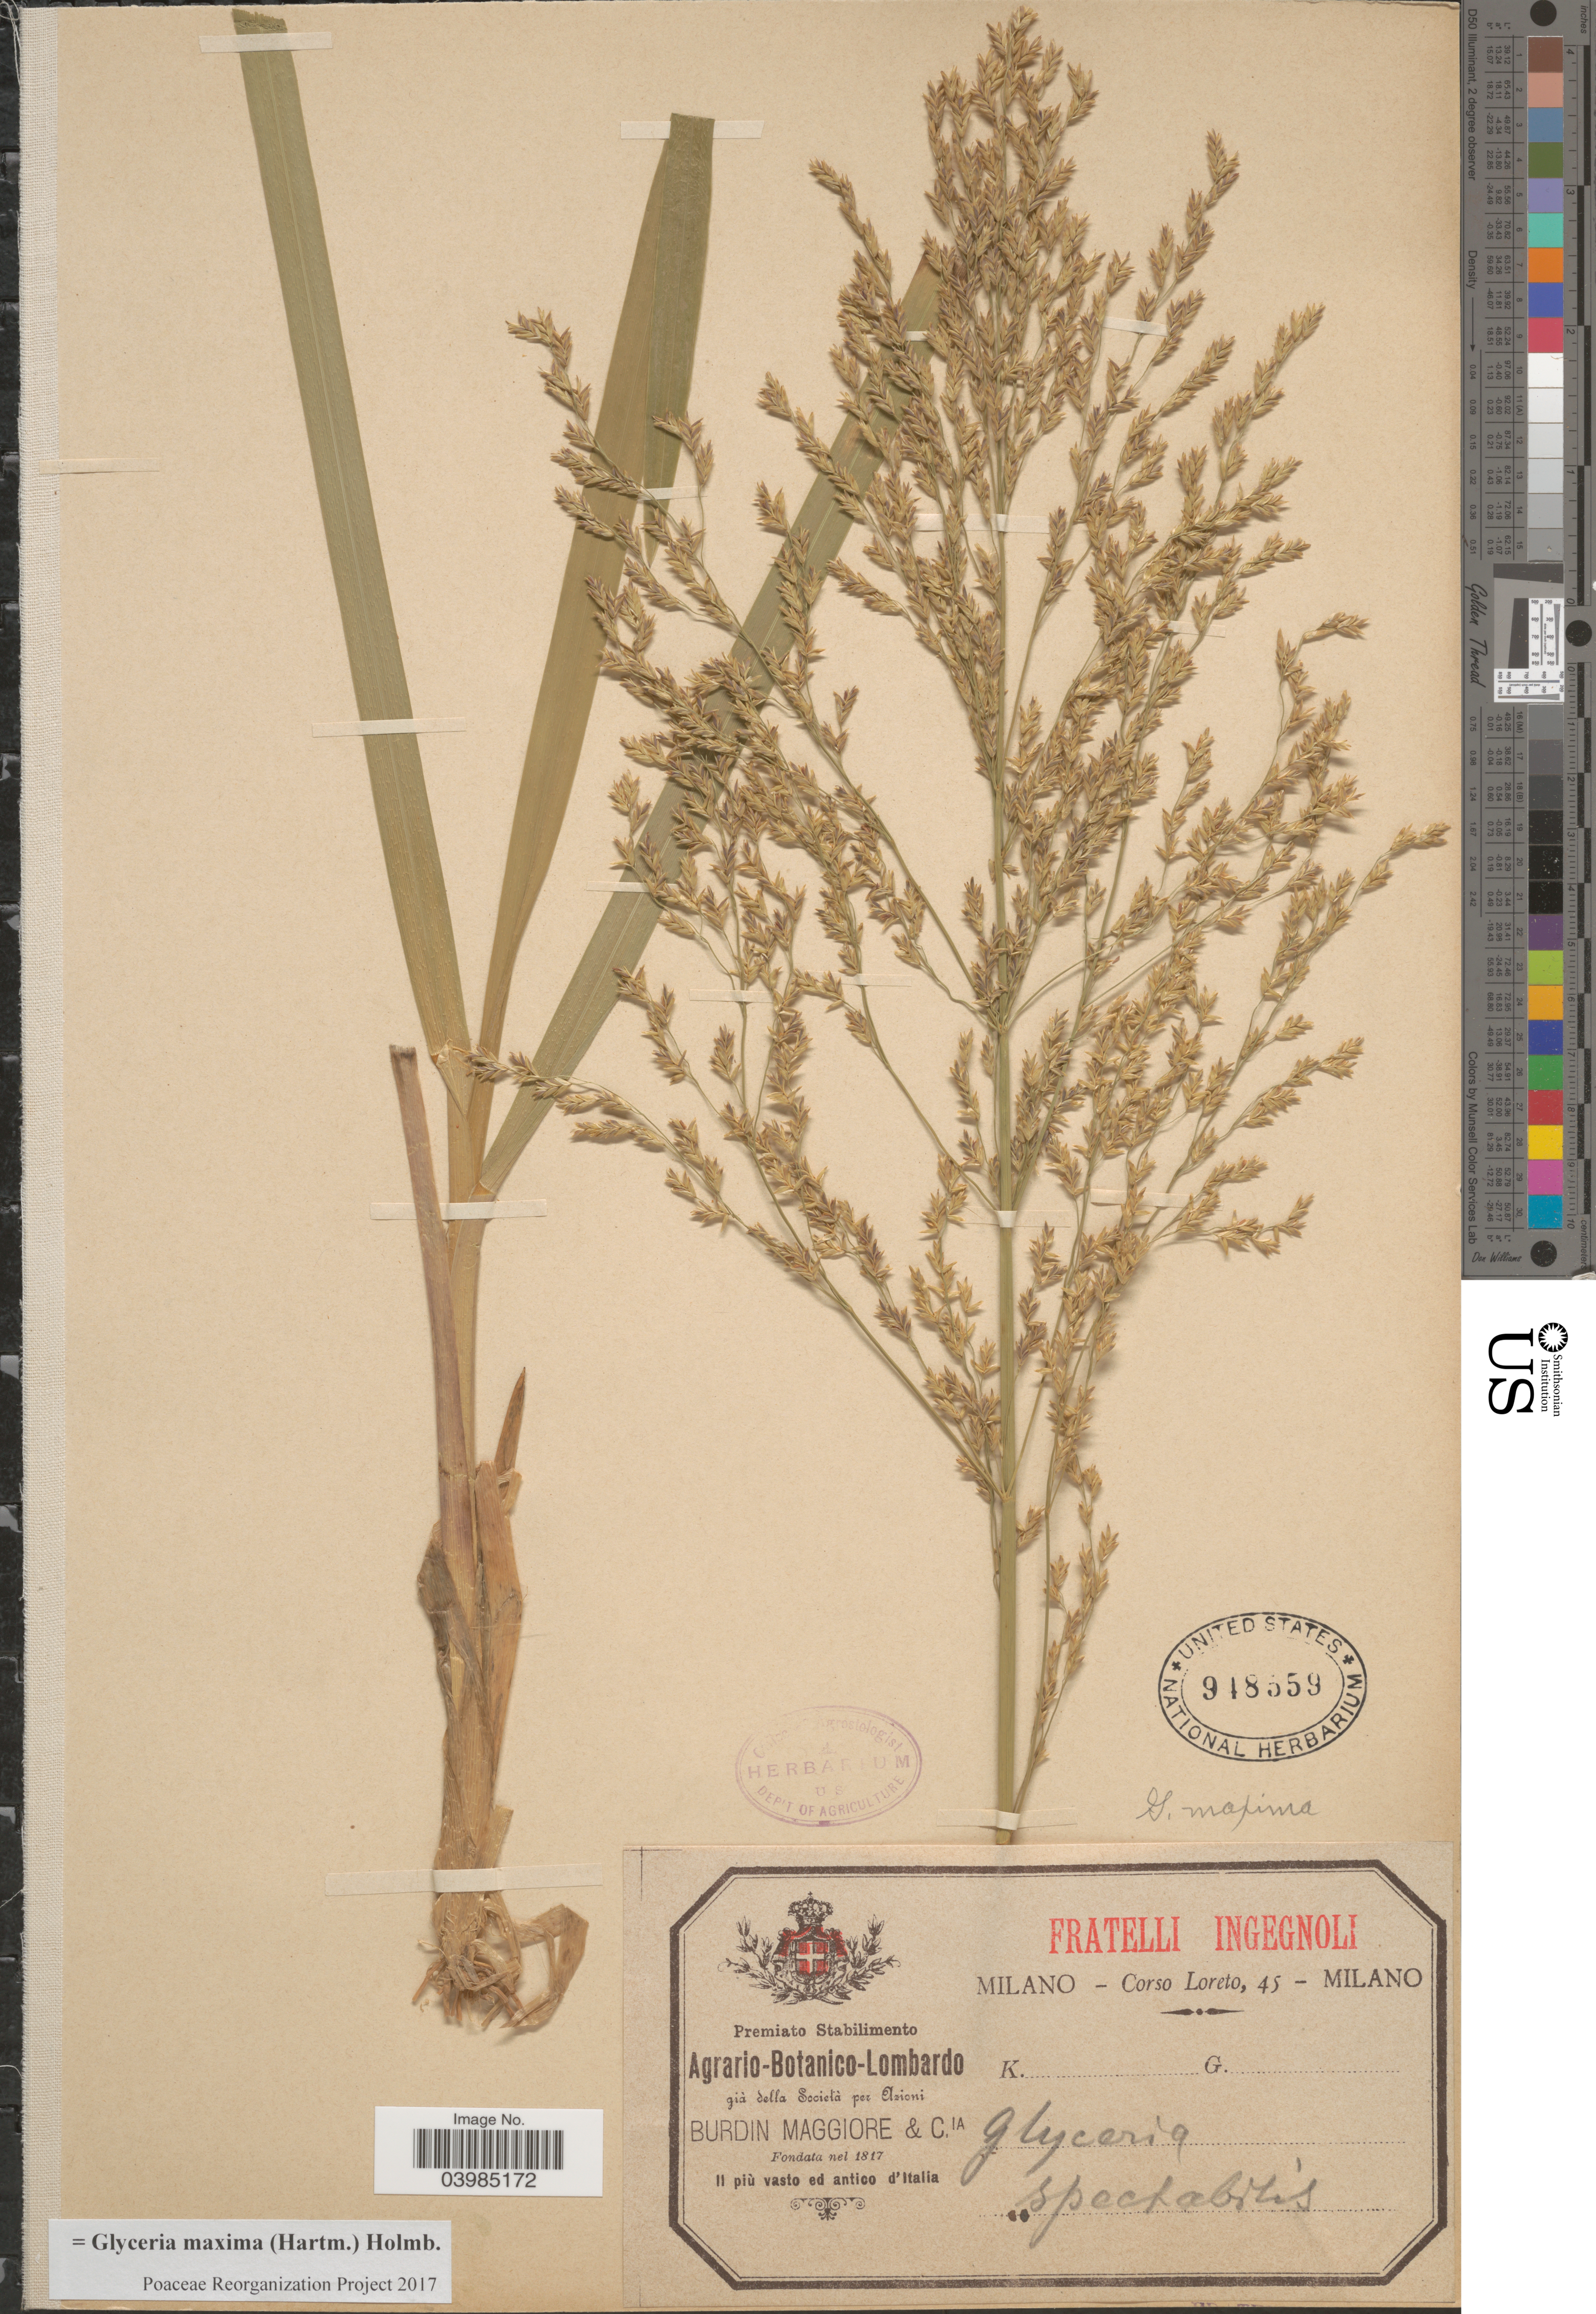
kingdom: Plantae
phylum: Tracheophyta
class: Liliopsida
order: Poales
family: Poaceae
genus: Glyceria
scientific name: Glyceria maxima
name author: (Hartm.) Holmb.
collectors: Loreto, C.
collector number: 45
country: Italy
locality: Il più vasto ed antico d'Italia.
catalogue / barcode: US 948559